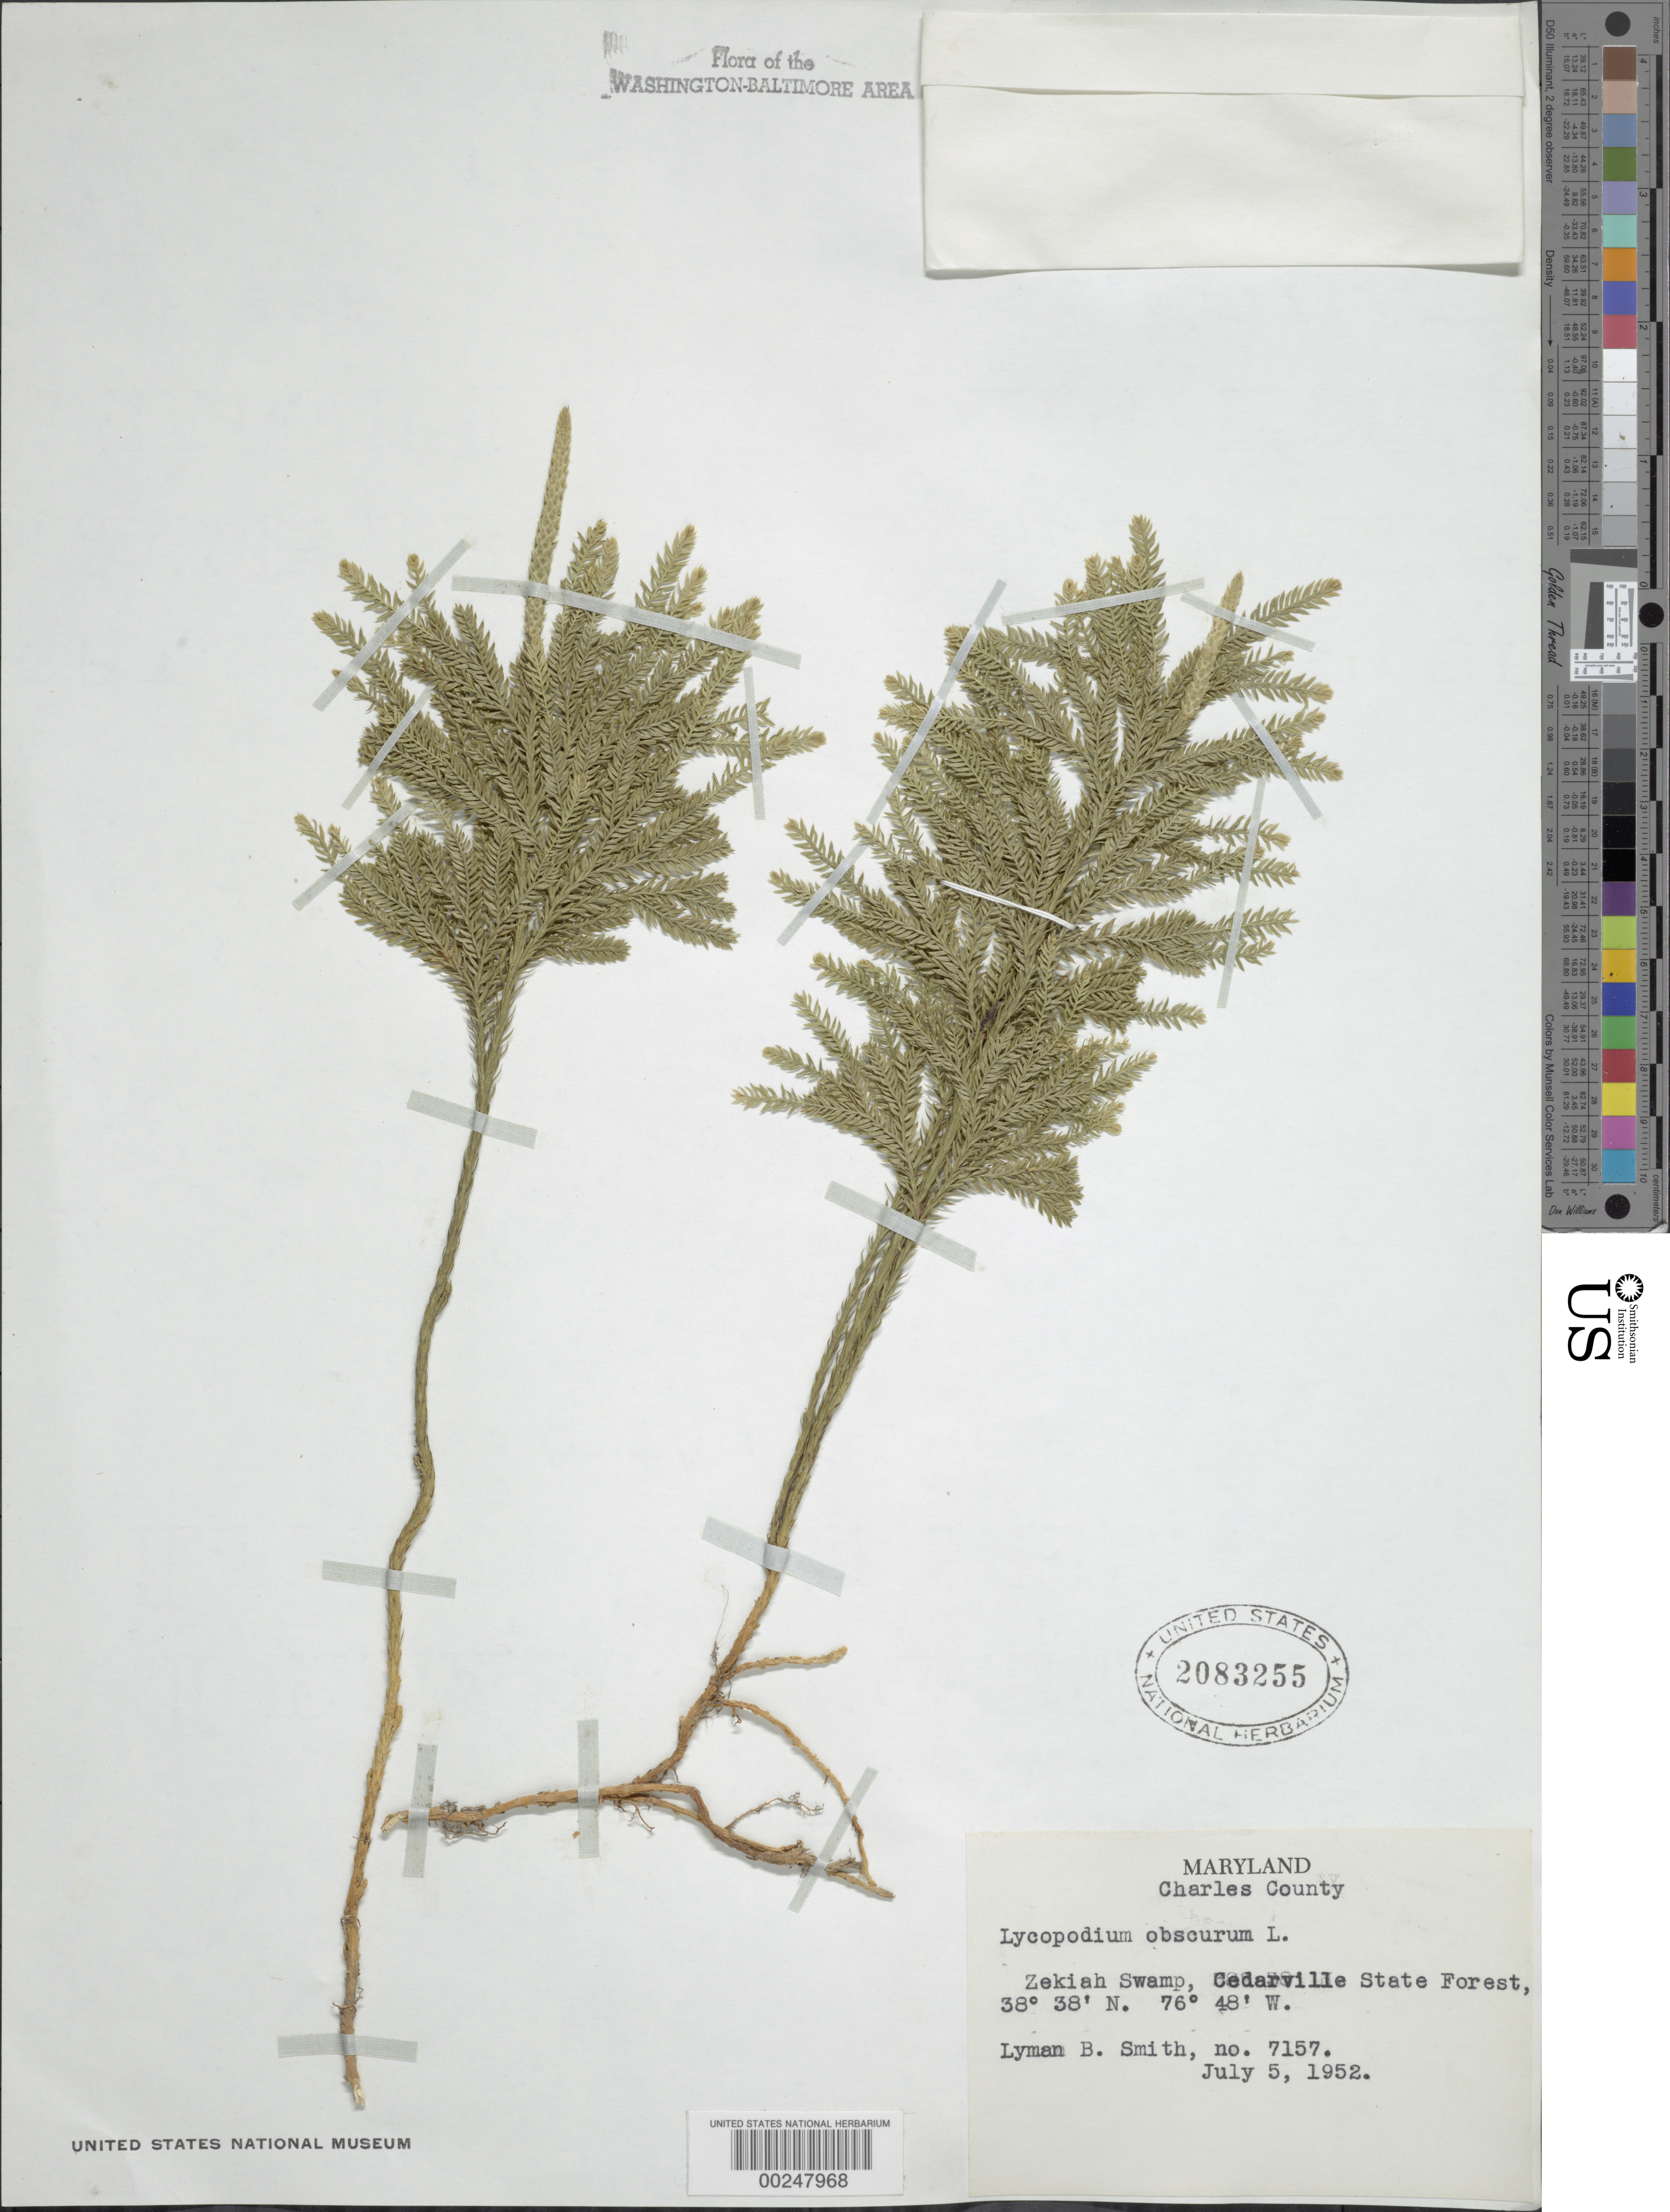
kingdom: Plantae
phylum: Tracheophyta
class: Lycopodiopsida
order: Lycopodiales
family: Lycopodiaceae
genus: Dendrolycopodium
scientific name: Dendrolycopodium obscurum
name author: (L.) A. Haines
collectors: L. Smith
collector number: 7157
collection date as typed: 05 Jul 1952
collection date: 1952-07-05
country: United States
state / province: Maryland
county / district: Charles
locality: Zekiah swamp, Cedarville State Forest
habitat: Swamp in state forest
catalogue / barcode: US 2083255